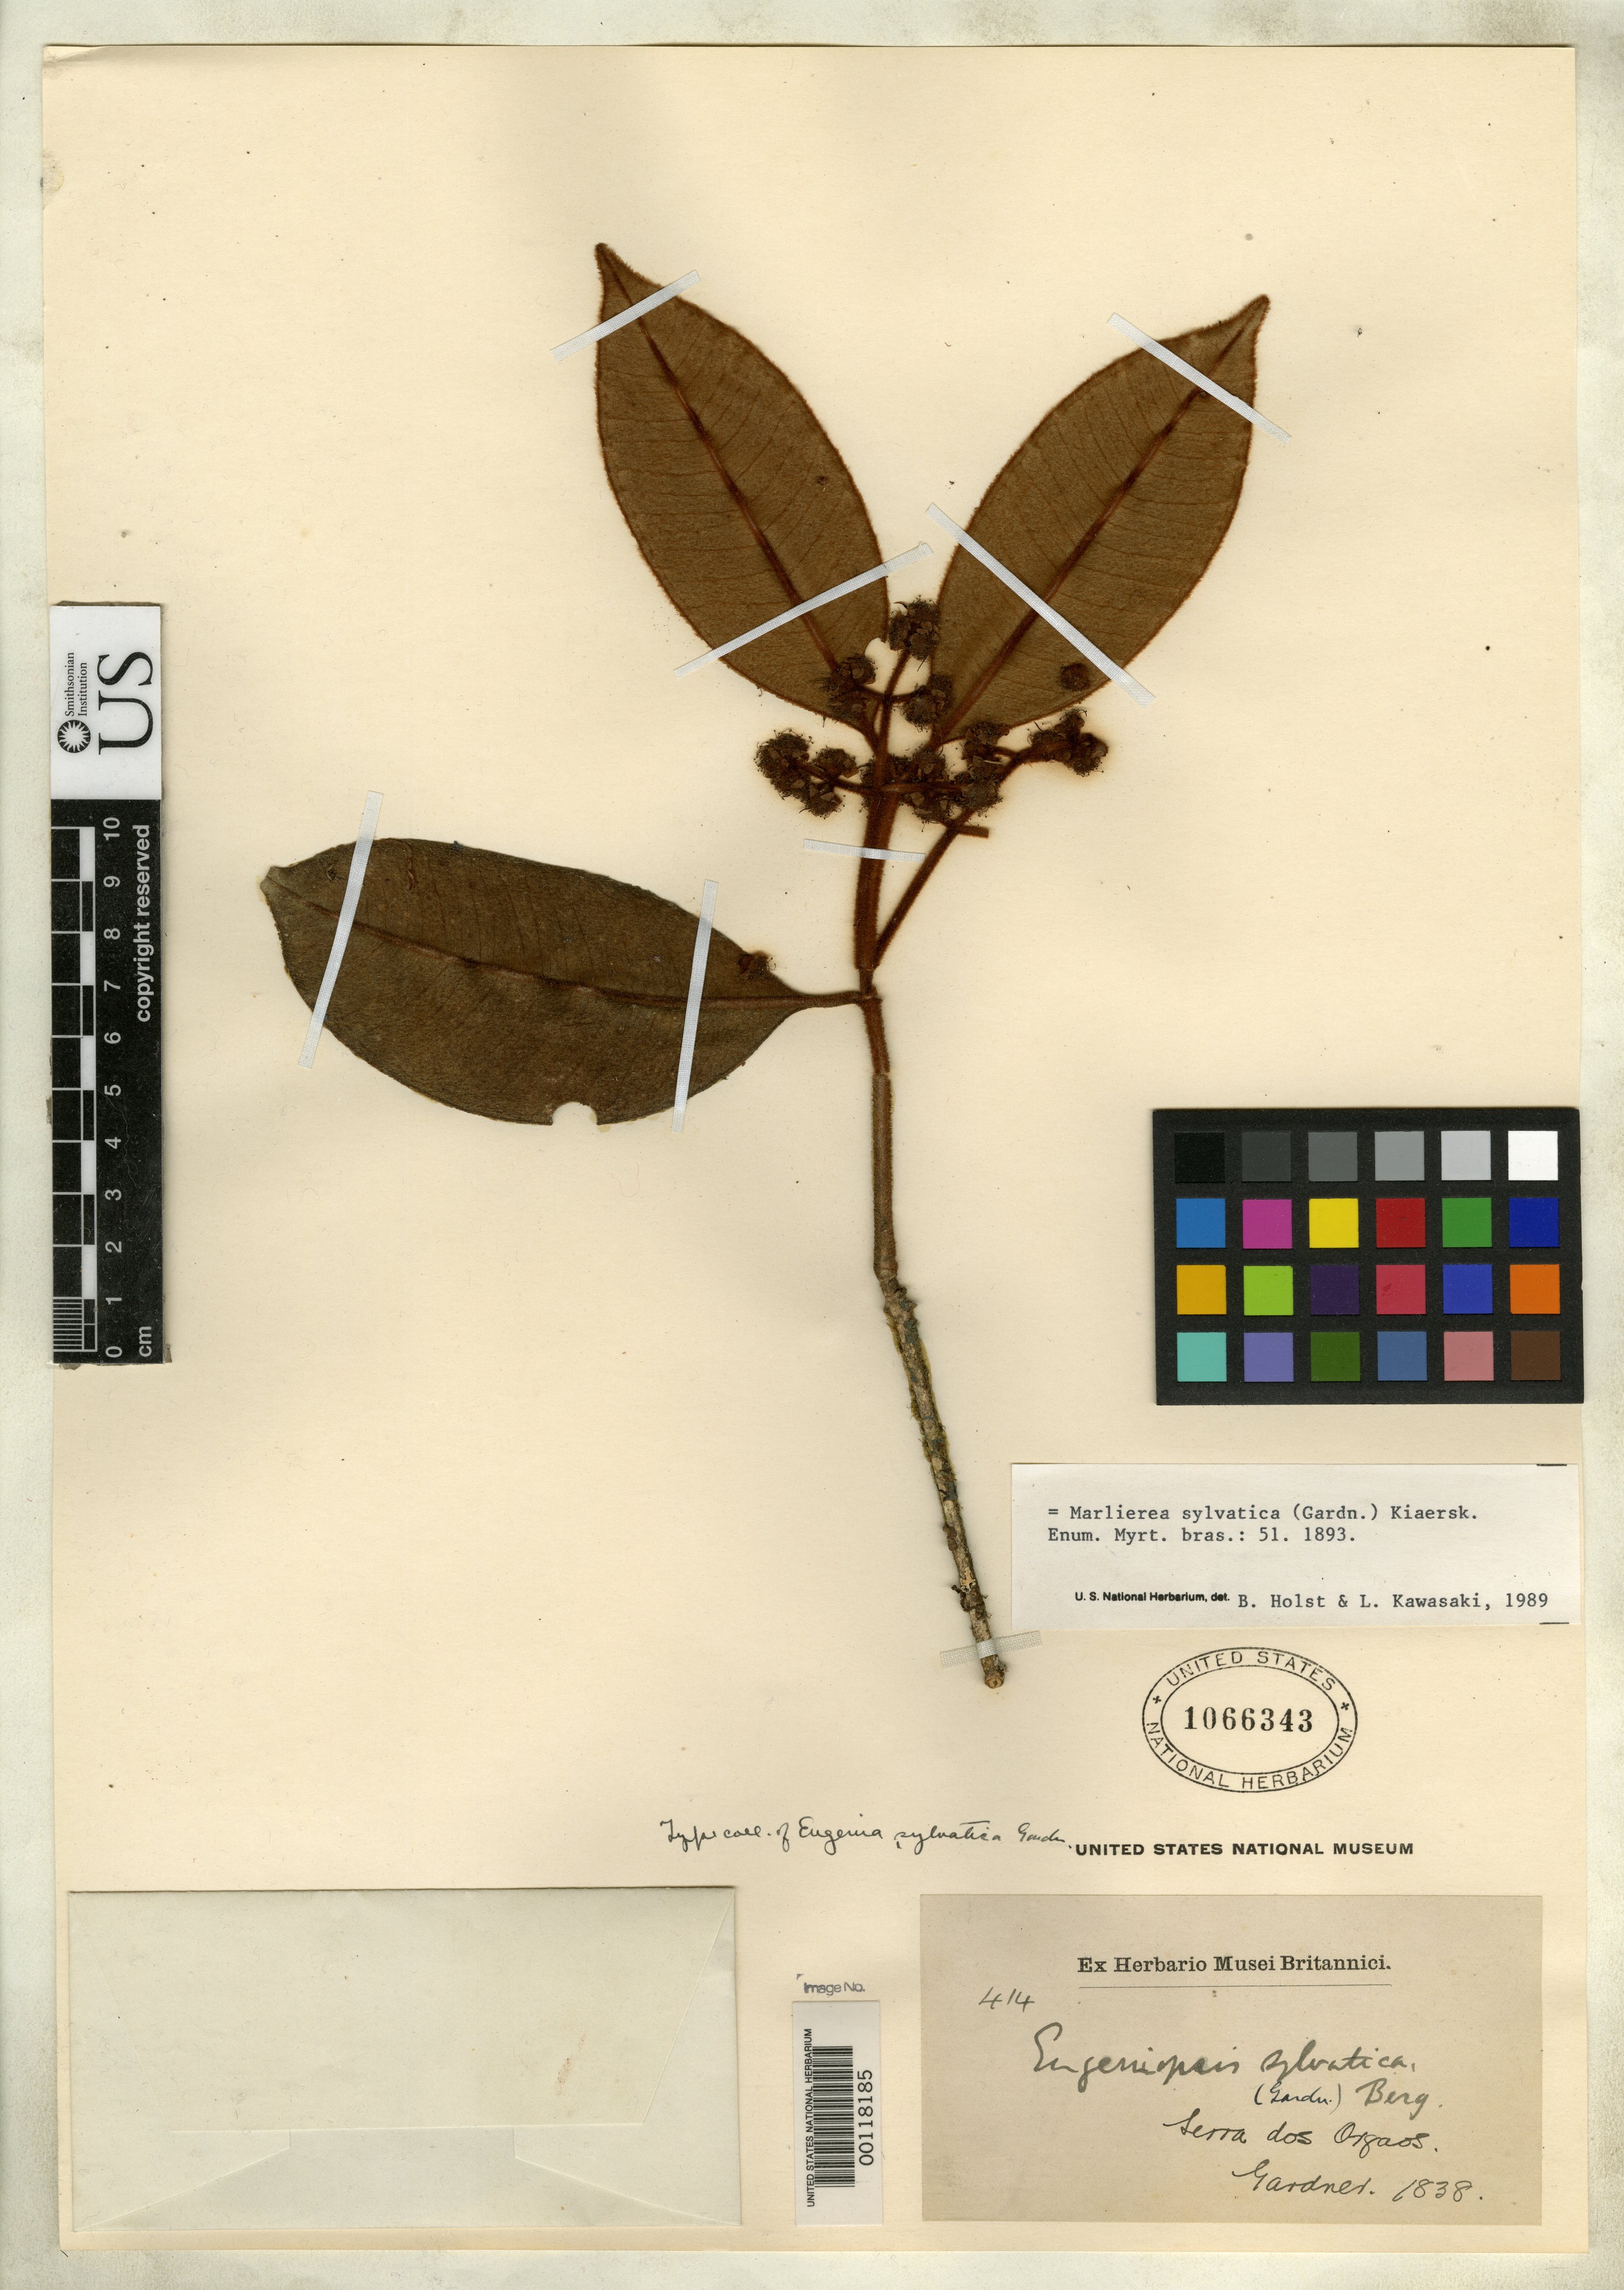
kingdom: Plantae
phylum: Tracheophyta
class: Magnoliopsida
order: Myrtales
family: Myrtaceae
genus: Eugenia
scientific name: Eugenia sylvatica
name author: Gardner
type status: Isotype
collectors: G. Gardner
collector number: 414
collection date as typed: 1838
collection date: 1838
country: Brazil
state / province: Rio de Janeiro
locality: Organ Mountains.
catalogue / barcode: US 1066343